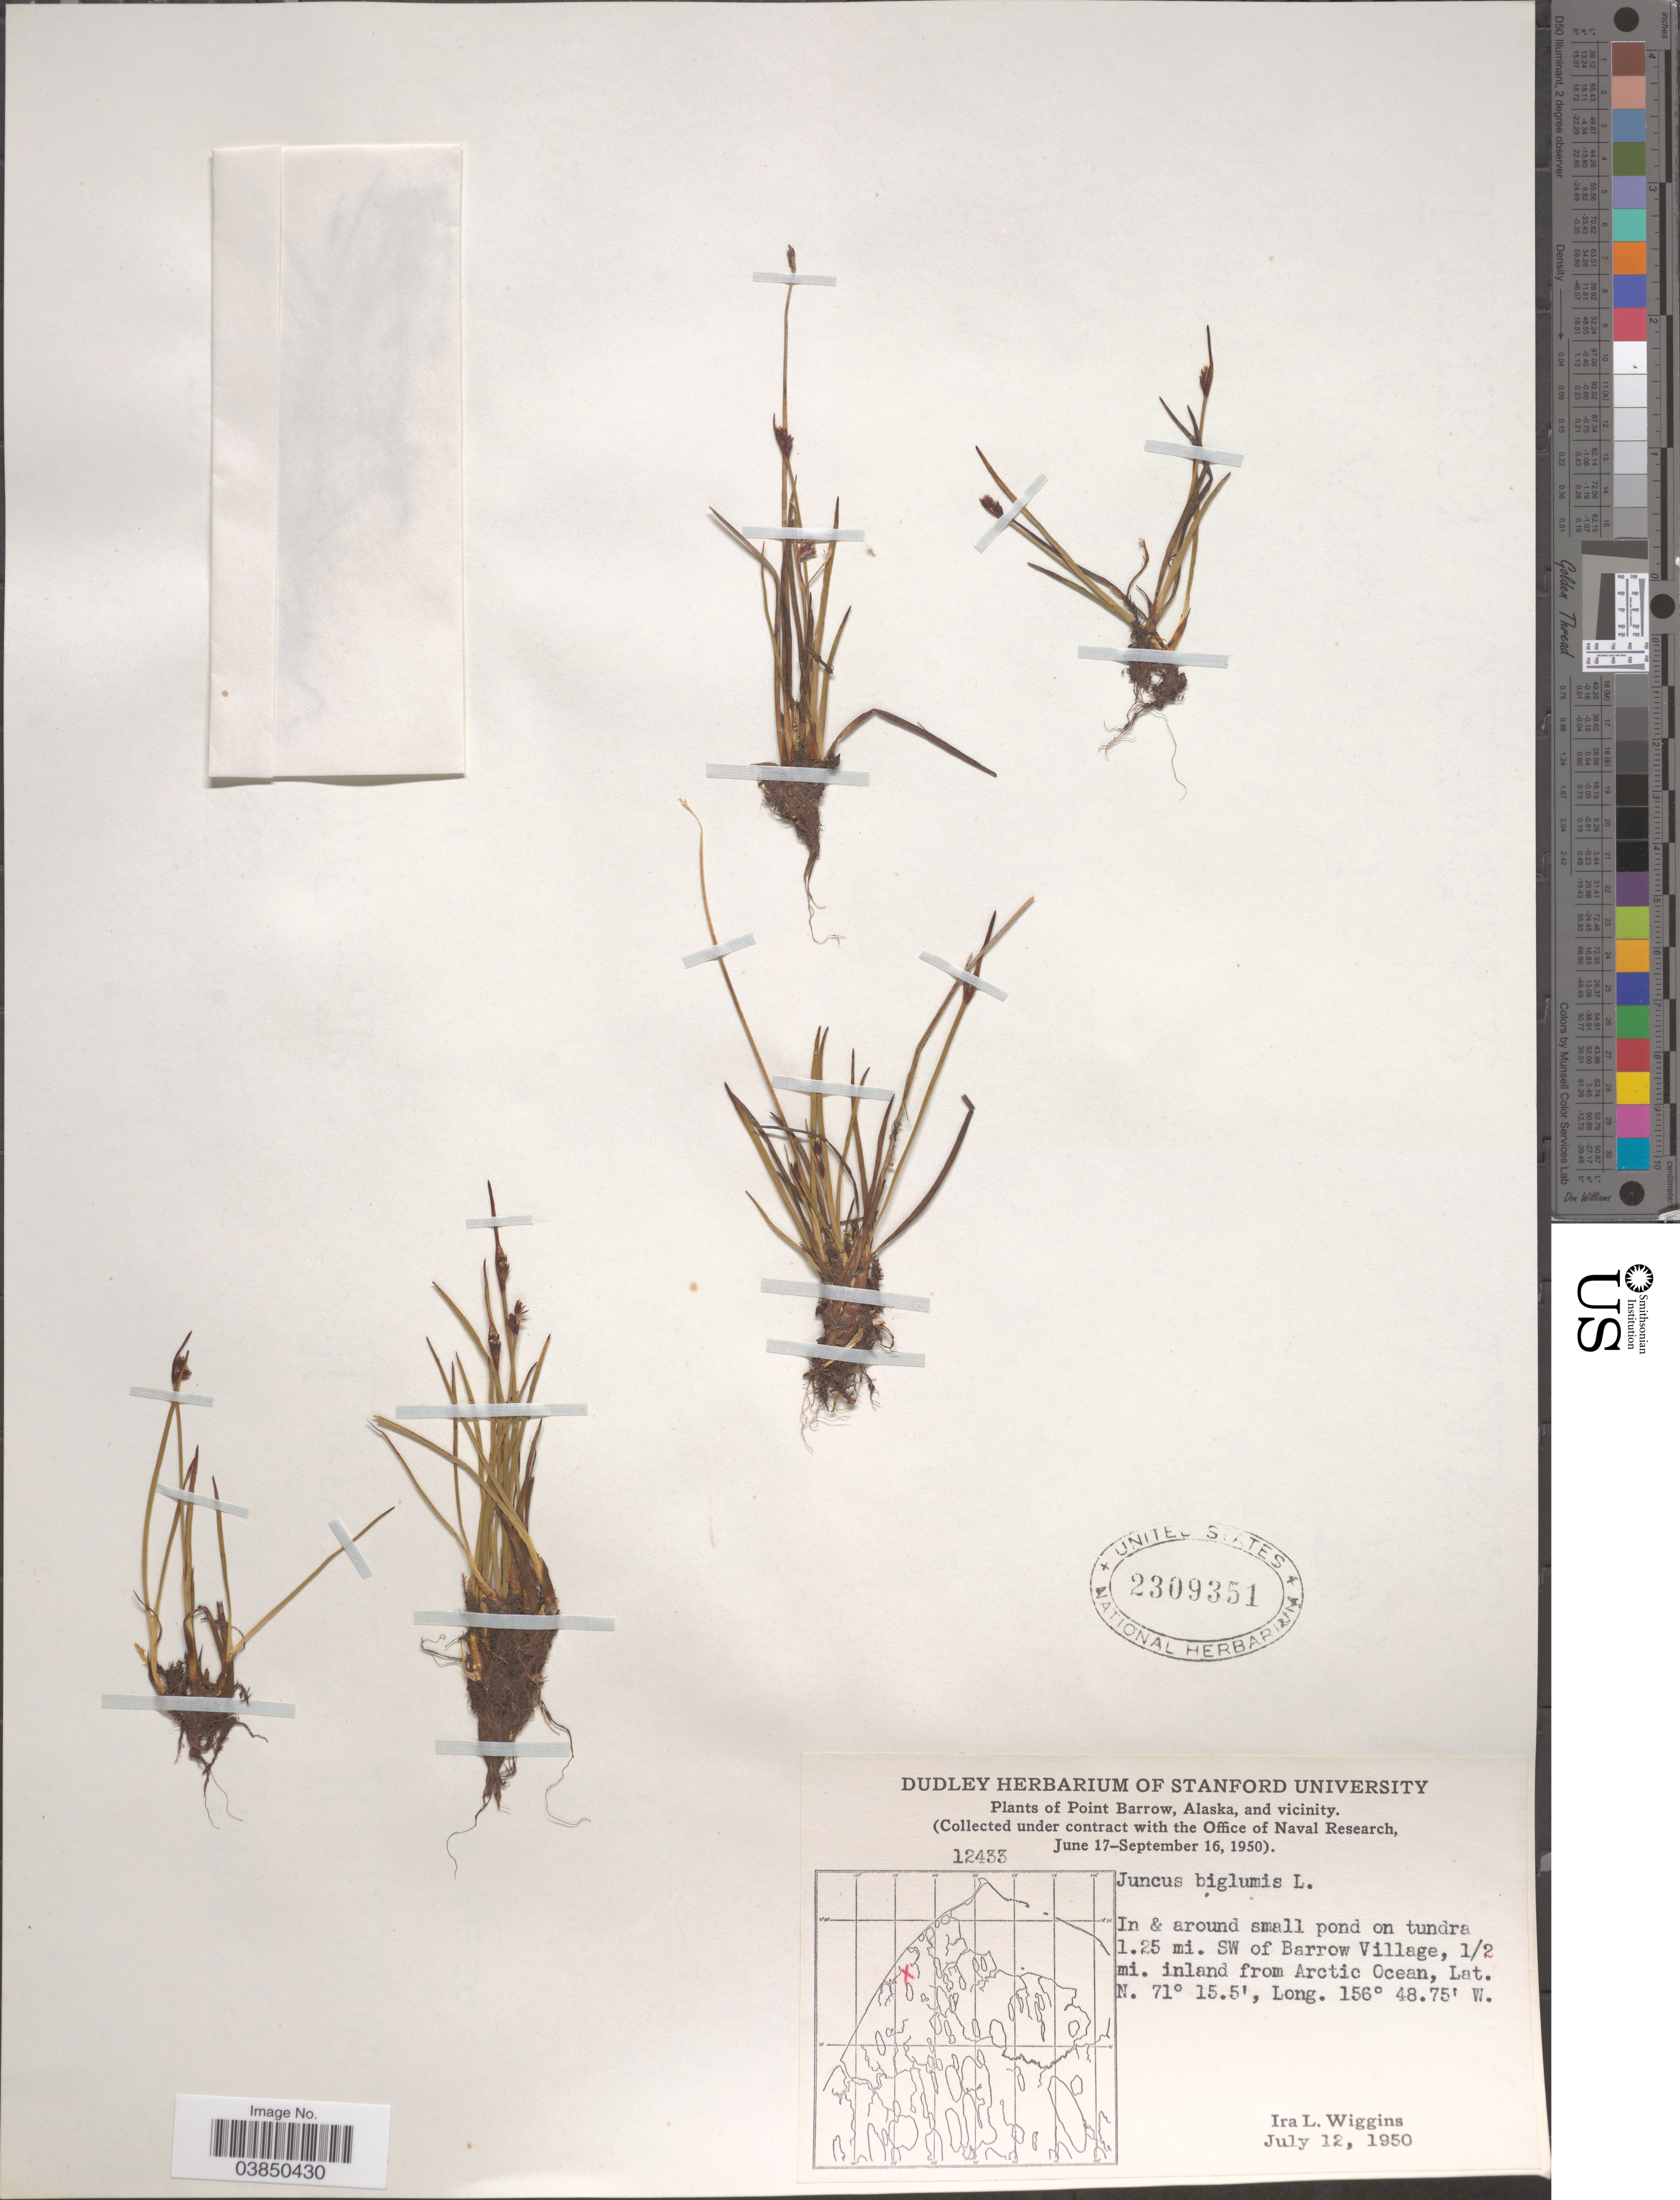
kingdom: Plantae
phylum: Tracheophyta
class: Liliopsida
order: Poales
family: Juncaceae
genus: Juncus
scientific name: Juncus biglumis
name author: L.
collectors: I. L. Wiggins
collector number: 12433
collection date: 1950-07-12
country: United States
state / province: Alaska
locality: Point Barrow and vicinity. 1.25 mi. SW of Barrow Village, ½ mi. inland from Arctic Ocean.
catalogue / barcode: US 2309351